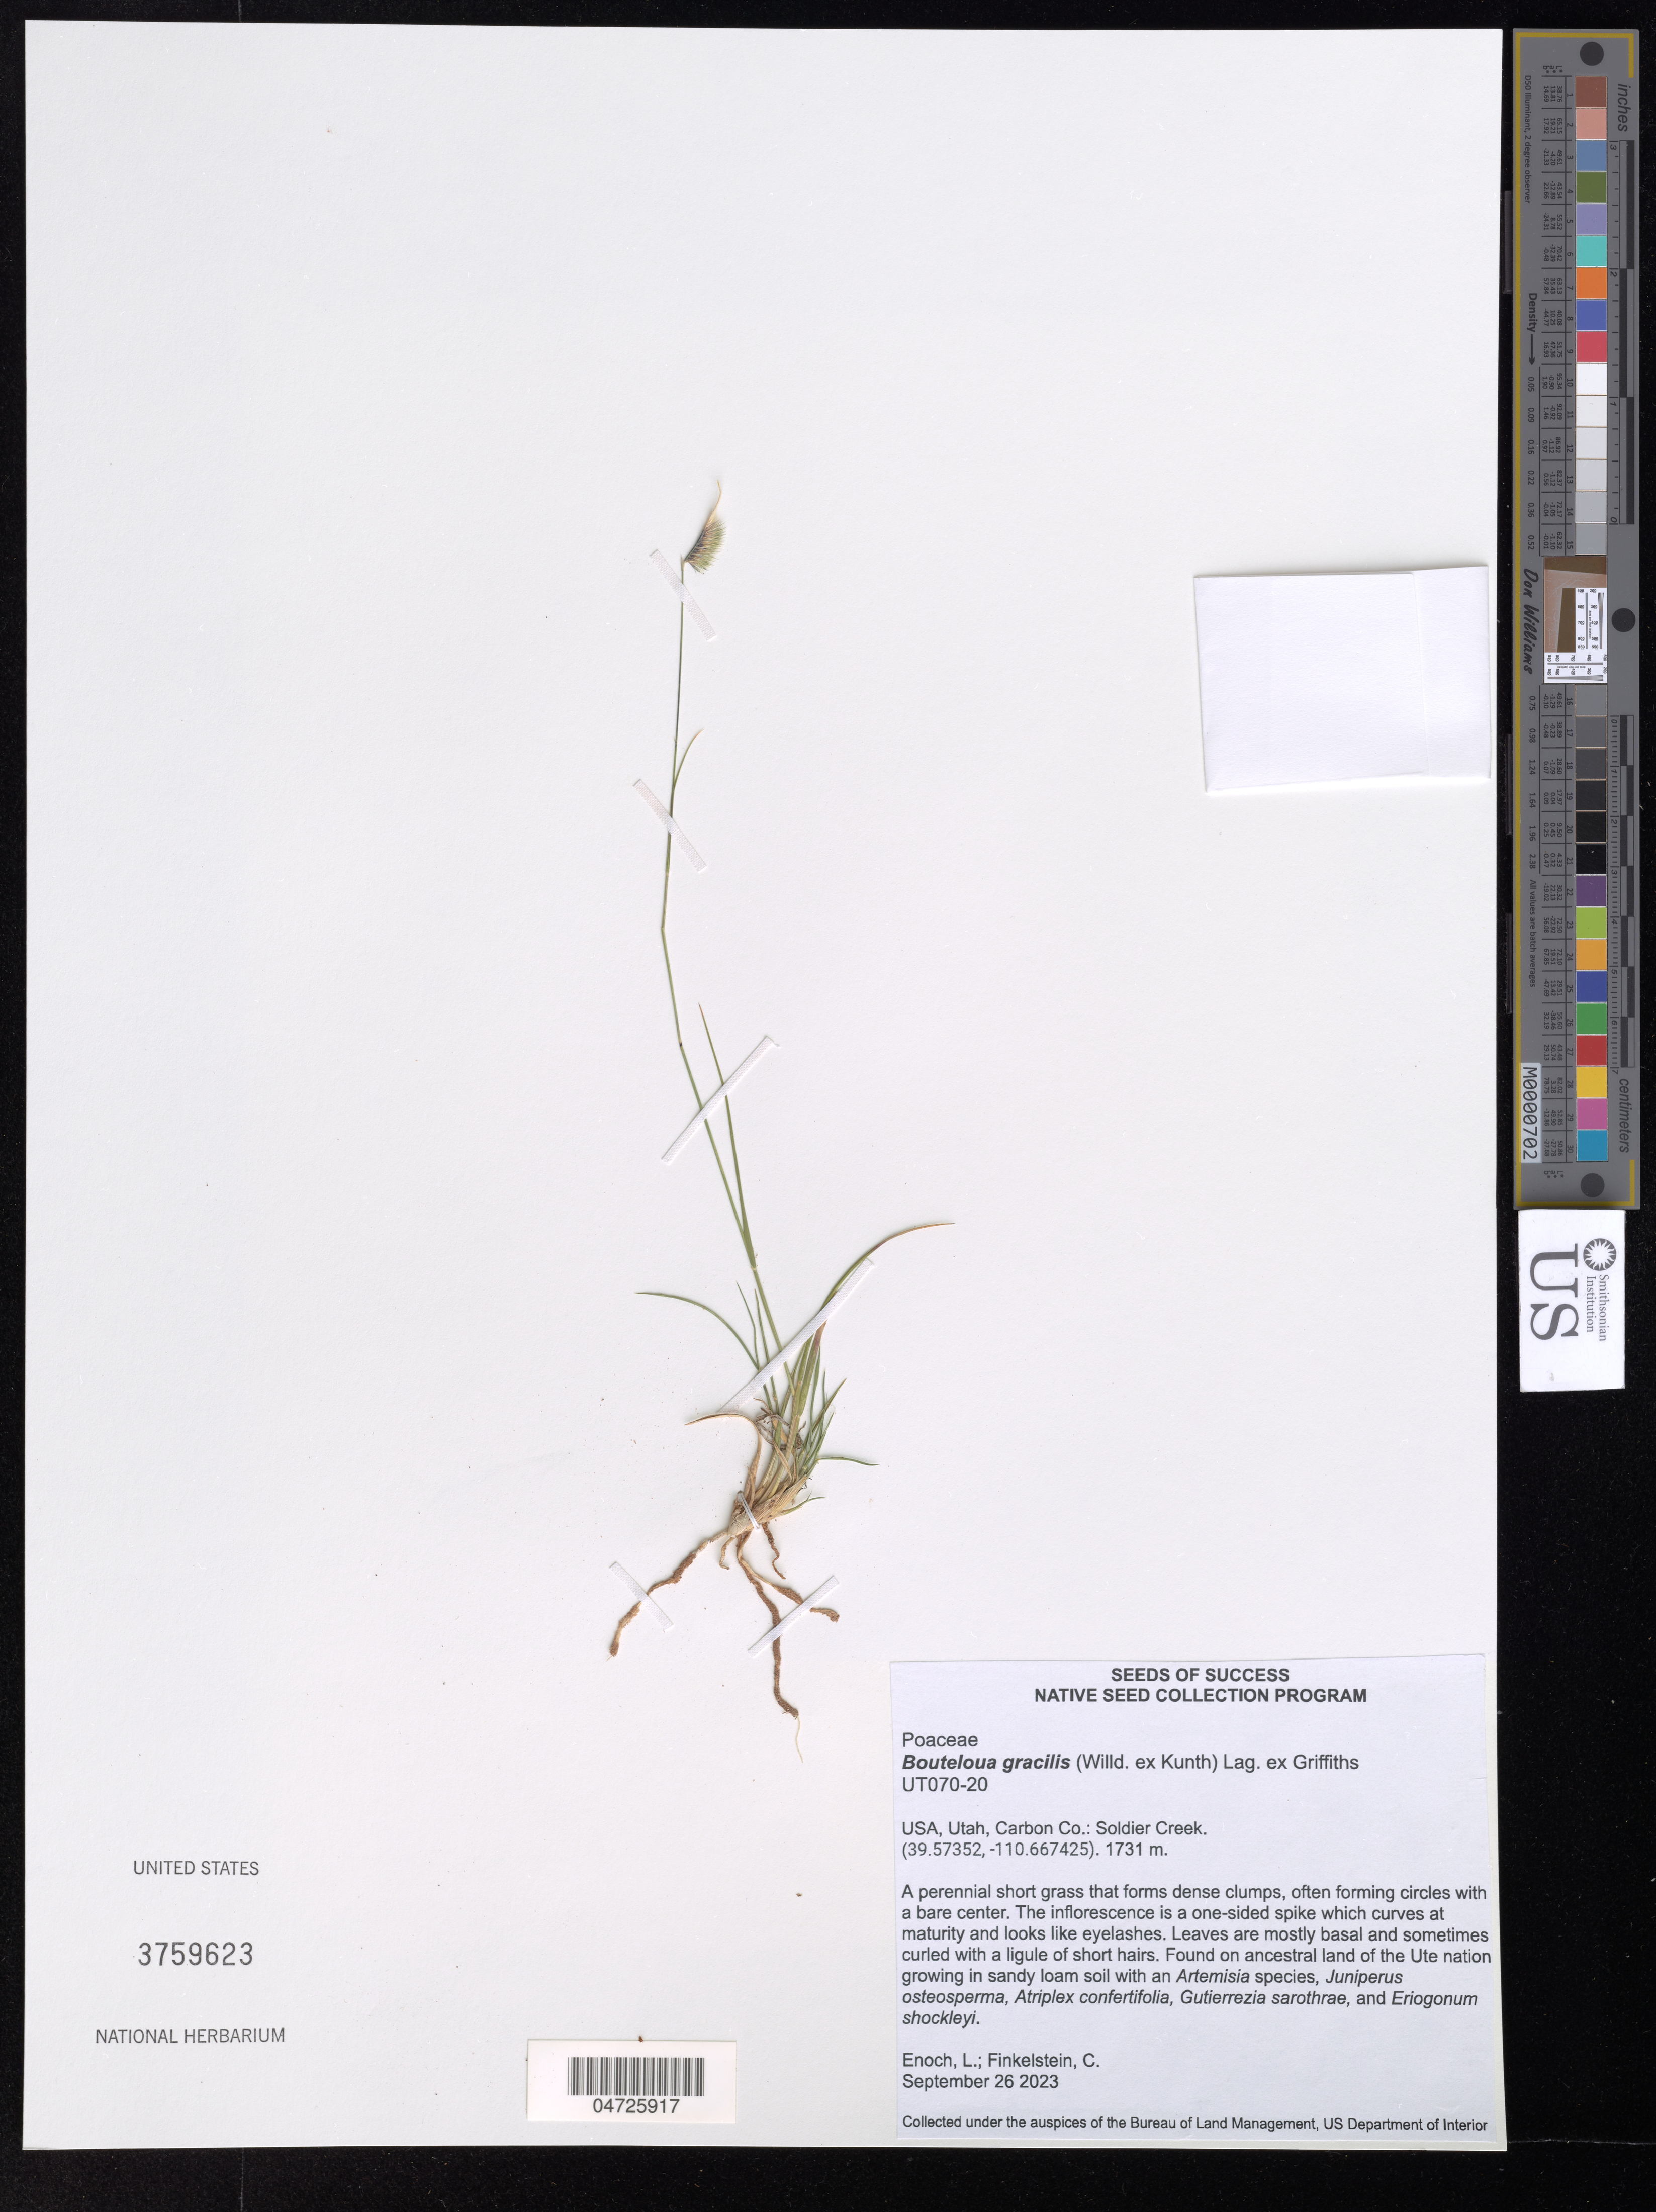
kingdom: Plantae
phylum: Tracheophyta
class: Liliopsida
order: Poales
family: Poaceae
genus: Bouteloua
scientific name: Bouteloua gracilis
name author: (Kunth) Lag. ex Griffiths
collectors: L. Enoch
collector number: UT070-20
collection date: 2023-09-26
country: United States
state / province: Utah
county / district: Carbon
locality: Carbon Co.: Soldier Creek. Found on ancestral land of the Ute nation.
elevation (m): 1731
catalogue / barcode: US 3759623